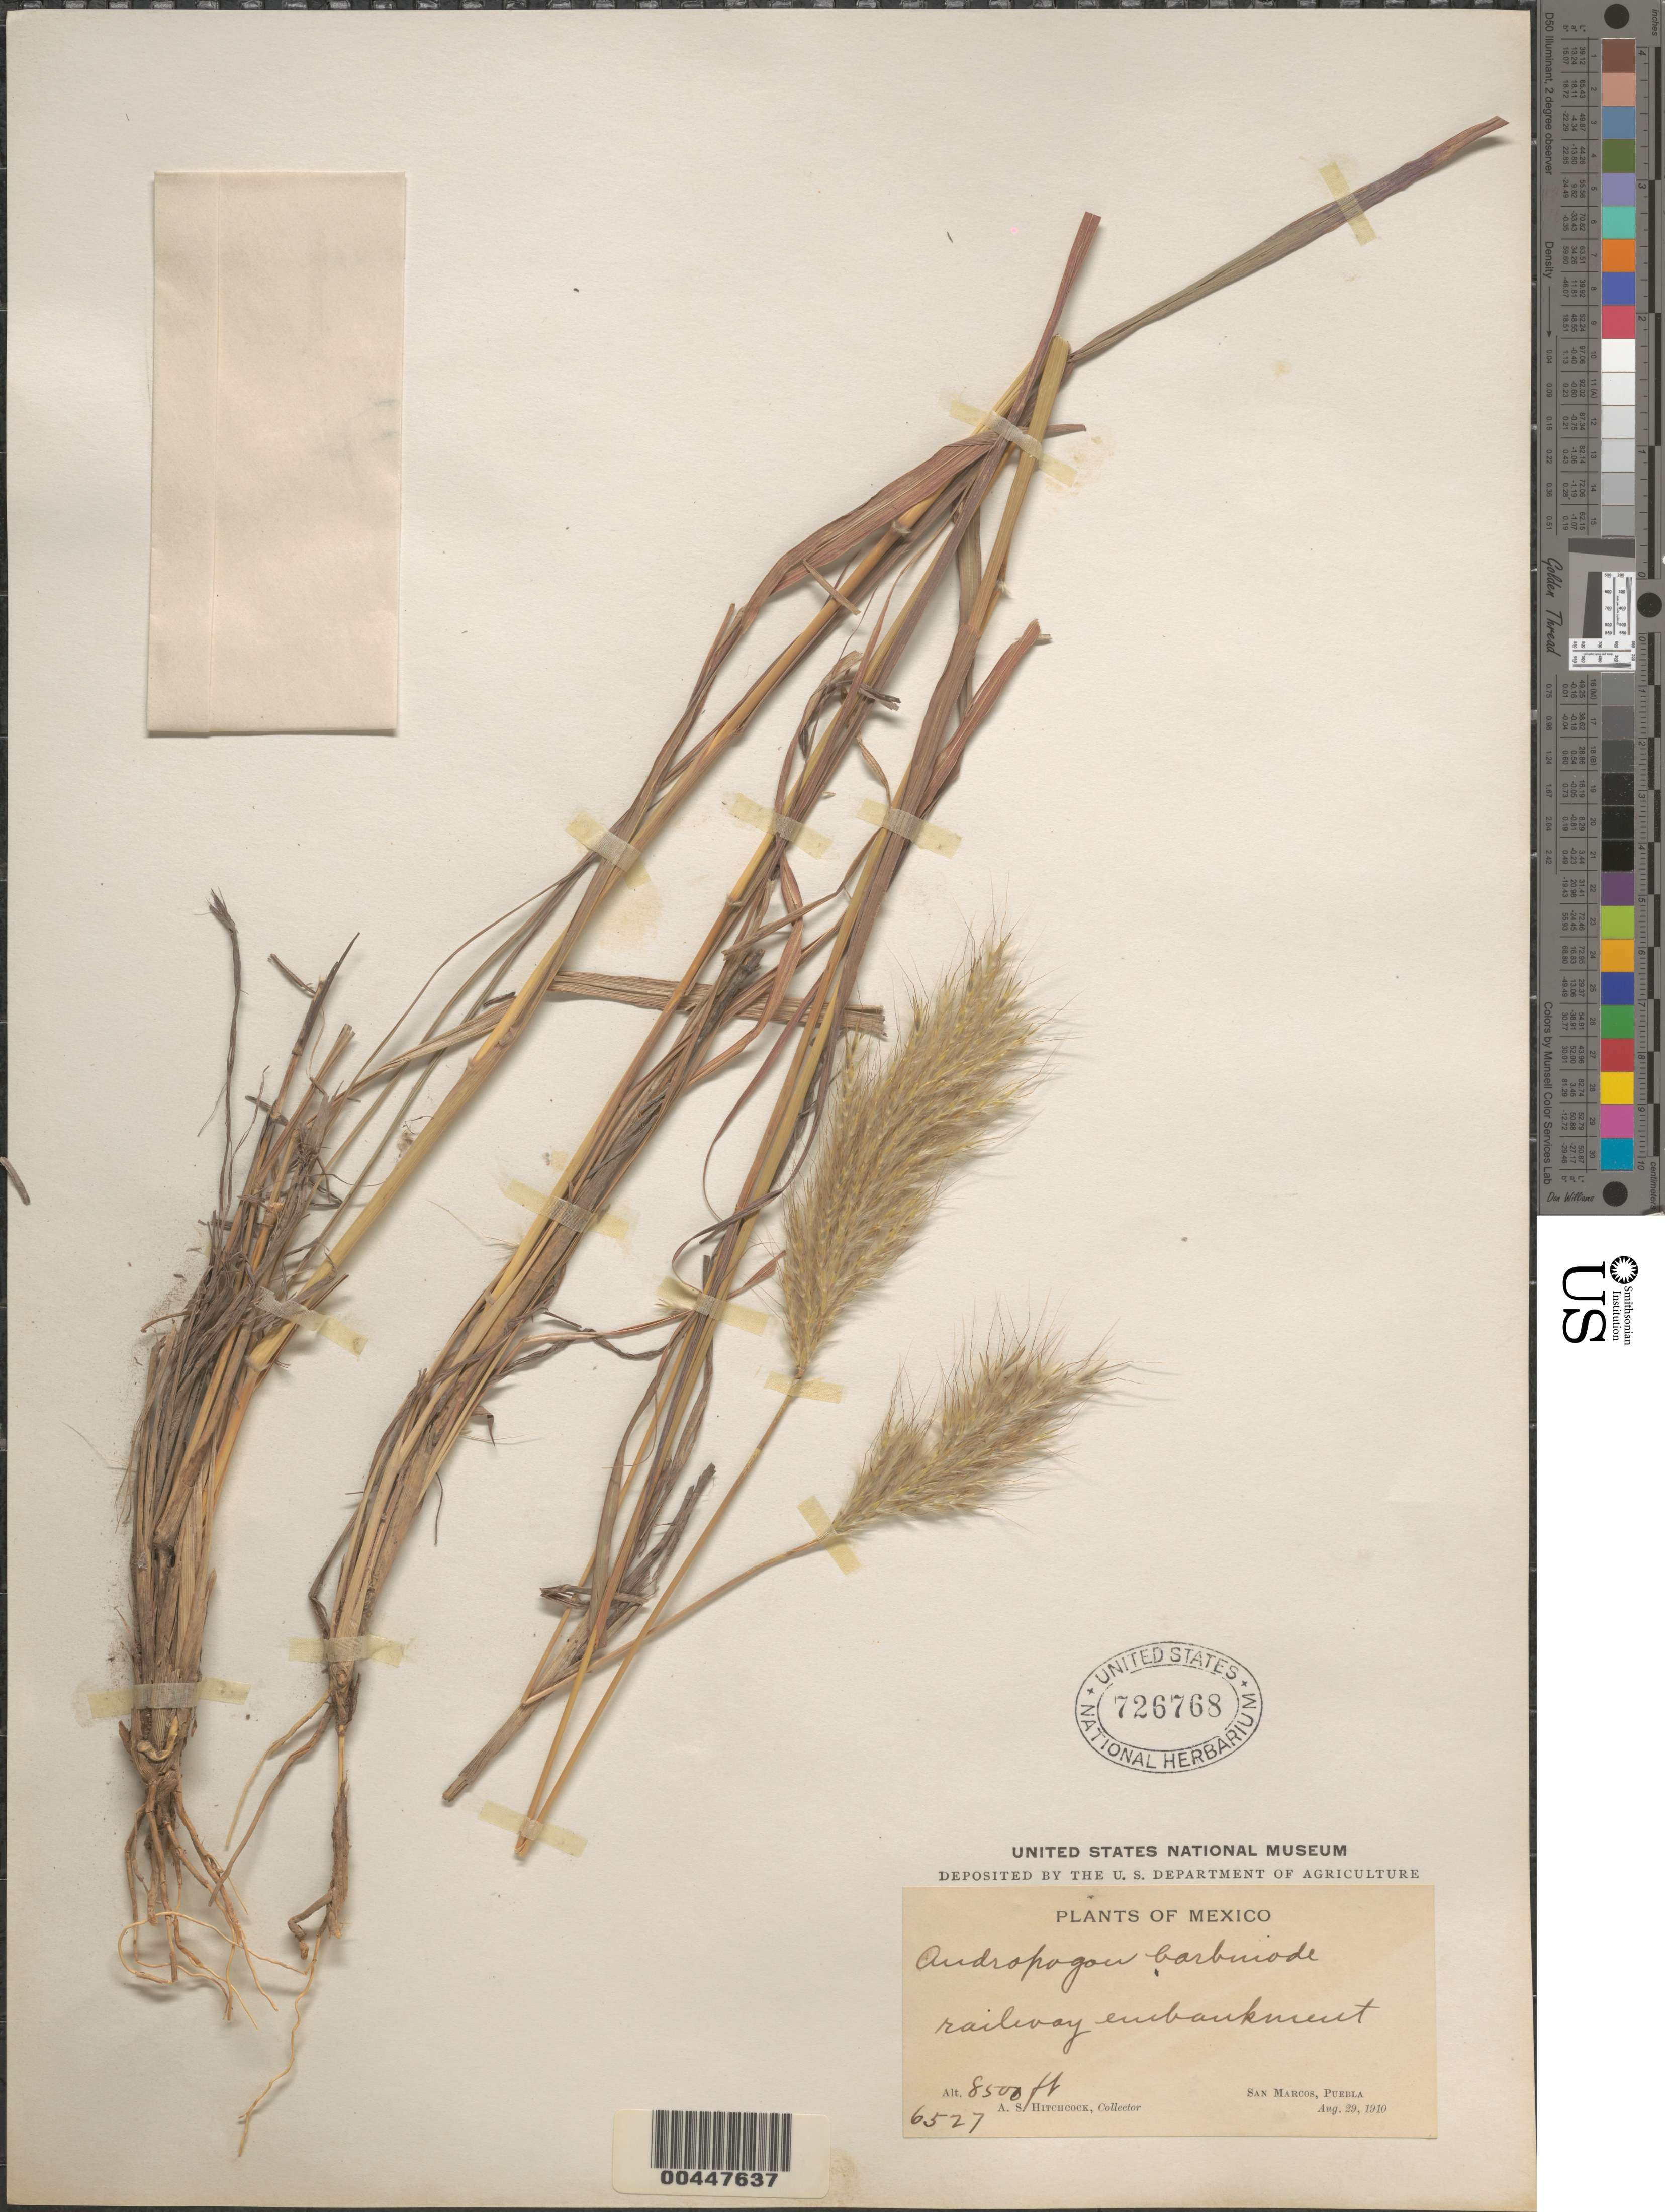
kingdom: Plantae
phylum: Tracheophyta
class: Liliopsida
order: Poales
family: Poaceae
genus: Andropogon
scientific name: Andropogon barbinodis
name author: Lag.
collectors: A. S. Hitchcock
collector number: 6527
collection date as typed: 29 Aug 1910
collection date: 1910-08-29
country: Mexico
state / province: Puebla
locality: San Marcos, railway embankment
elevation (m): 2591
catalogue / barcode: US 726768